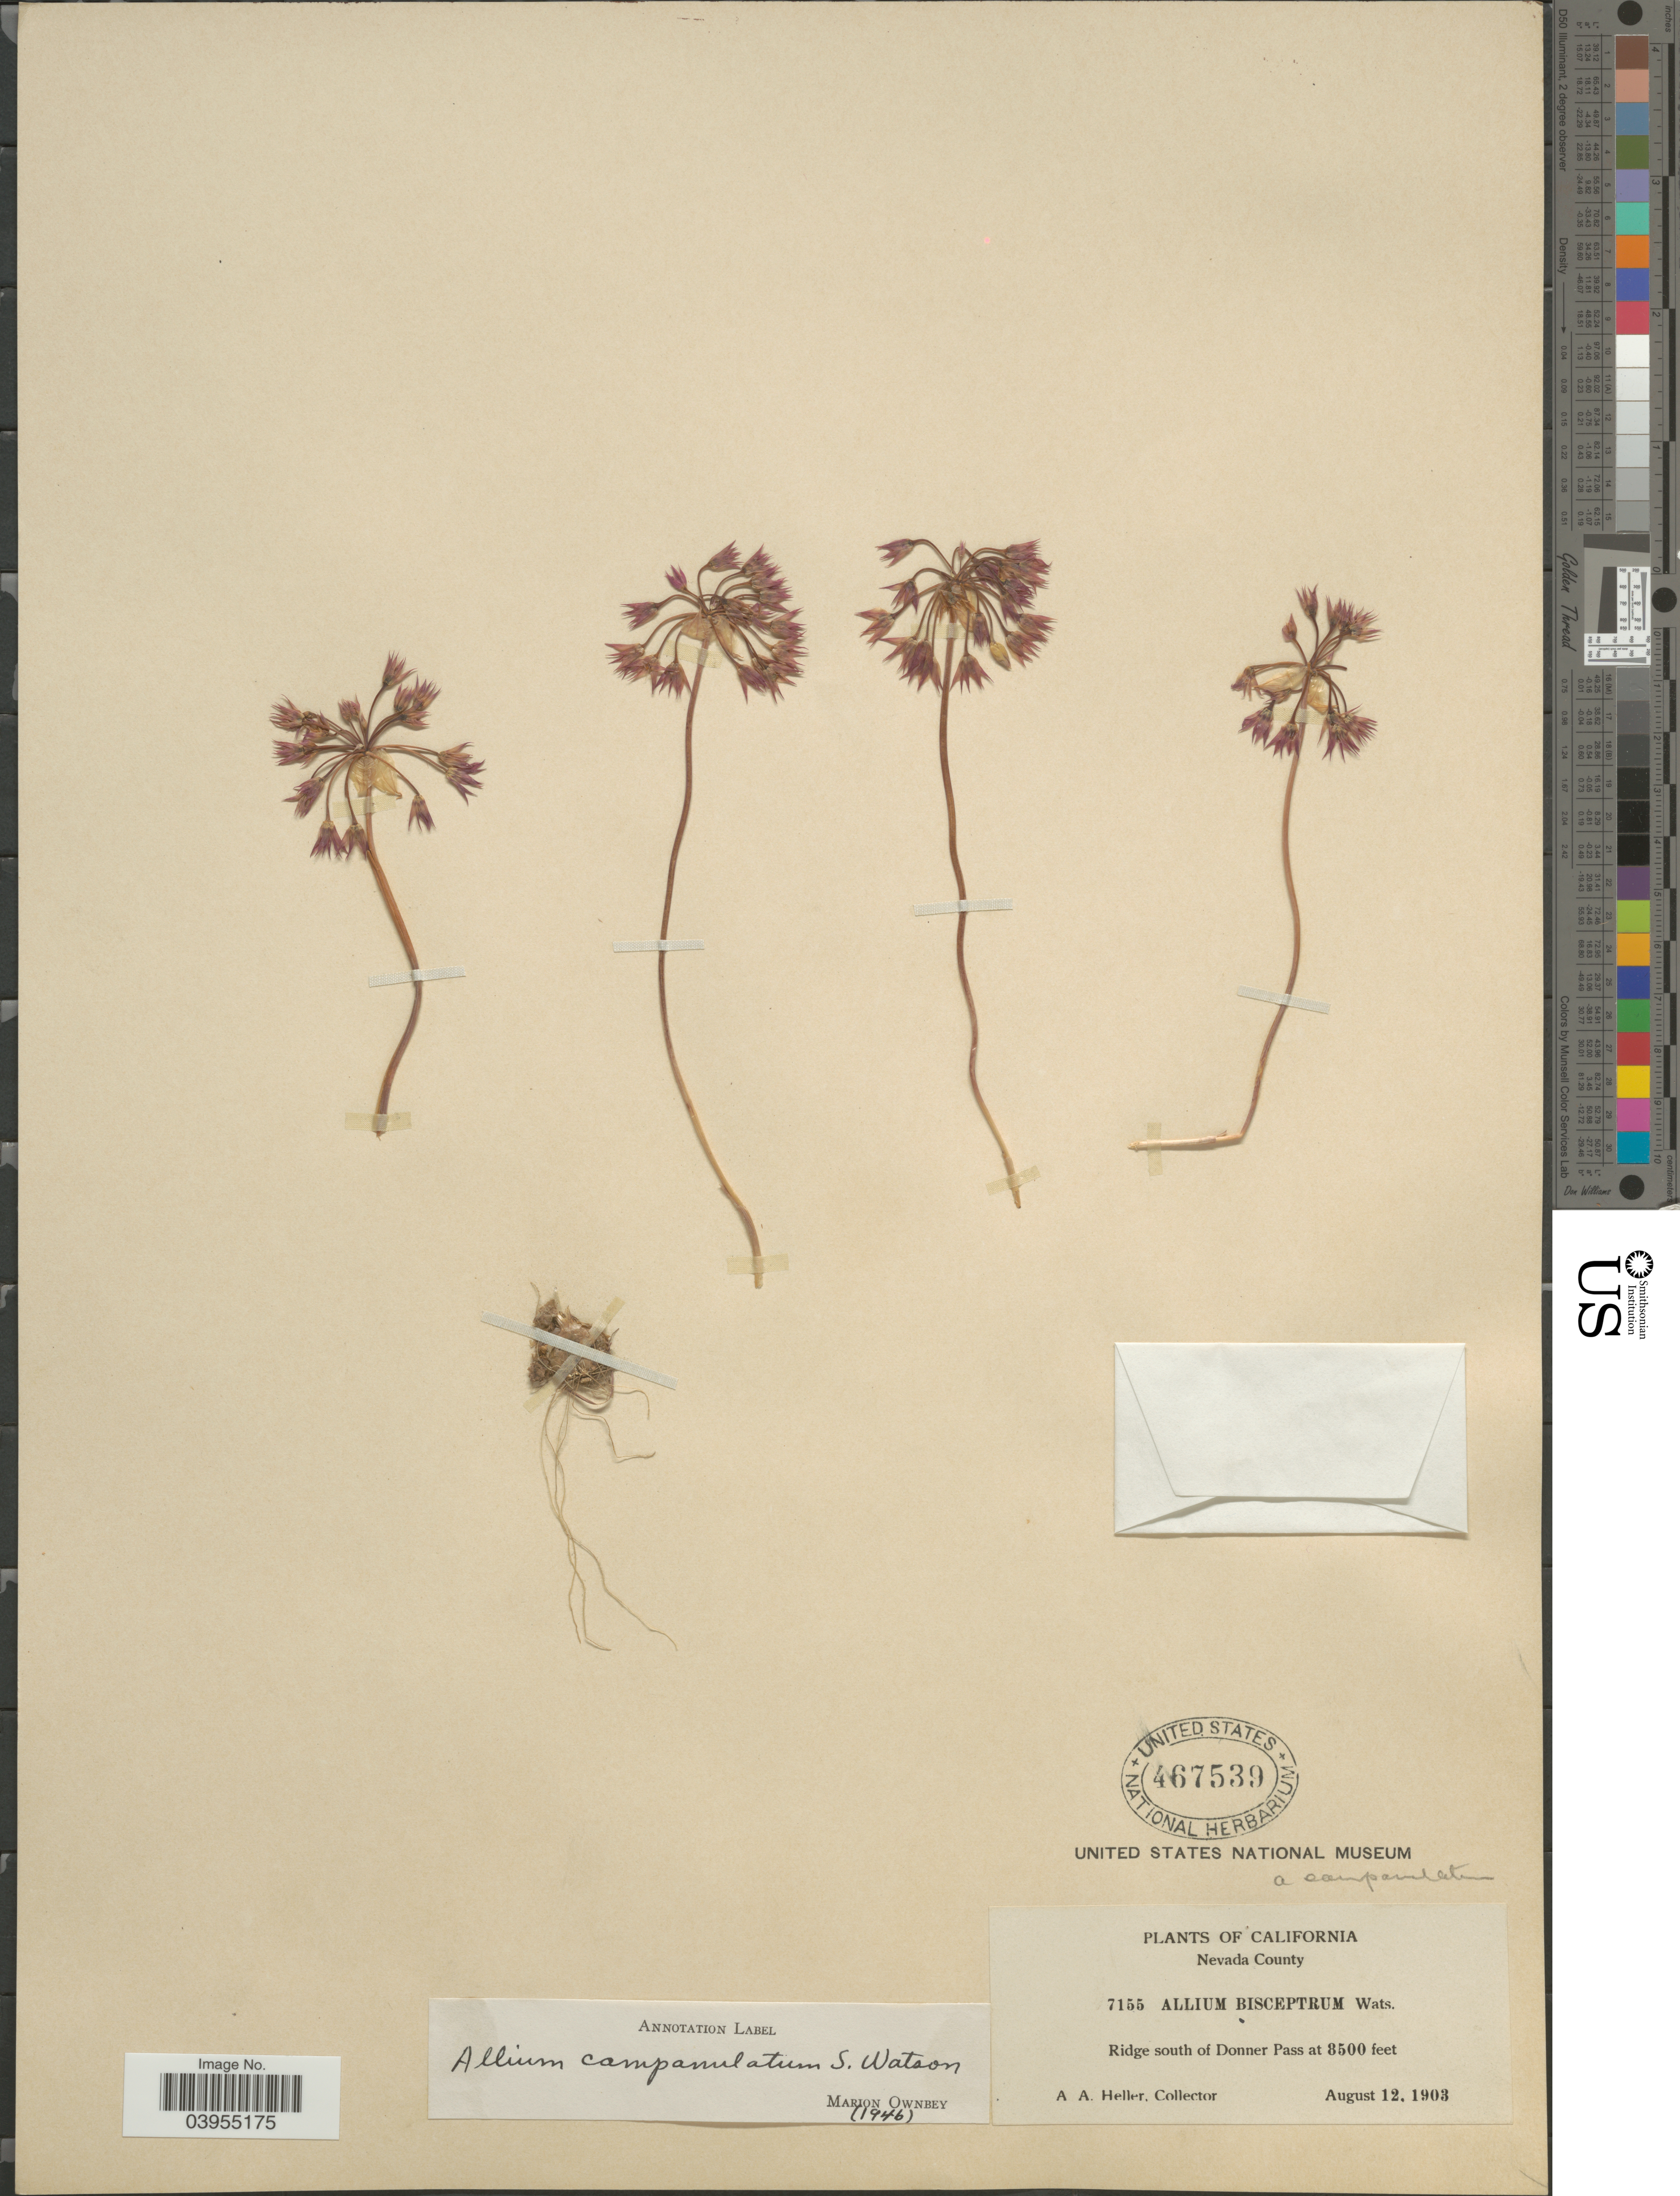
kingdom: Plantae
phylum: Tracheophyta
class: Liliopsida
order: Asparagales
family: Amaryllidaceae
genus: Allium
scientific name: Allium campanulatum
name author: S. Watson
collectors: A. A. Heller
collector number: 7155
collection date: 1903-08-12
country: United States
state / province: California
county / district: Nevada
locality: Nevada County. Ridge south of Donner Pass.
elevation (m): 2591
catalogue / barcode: US 467539